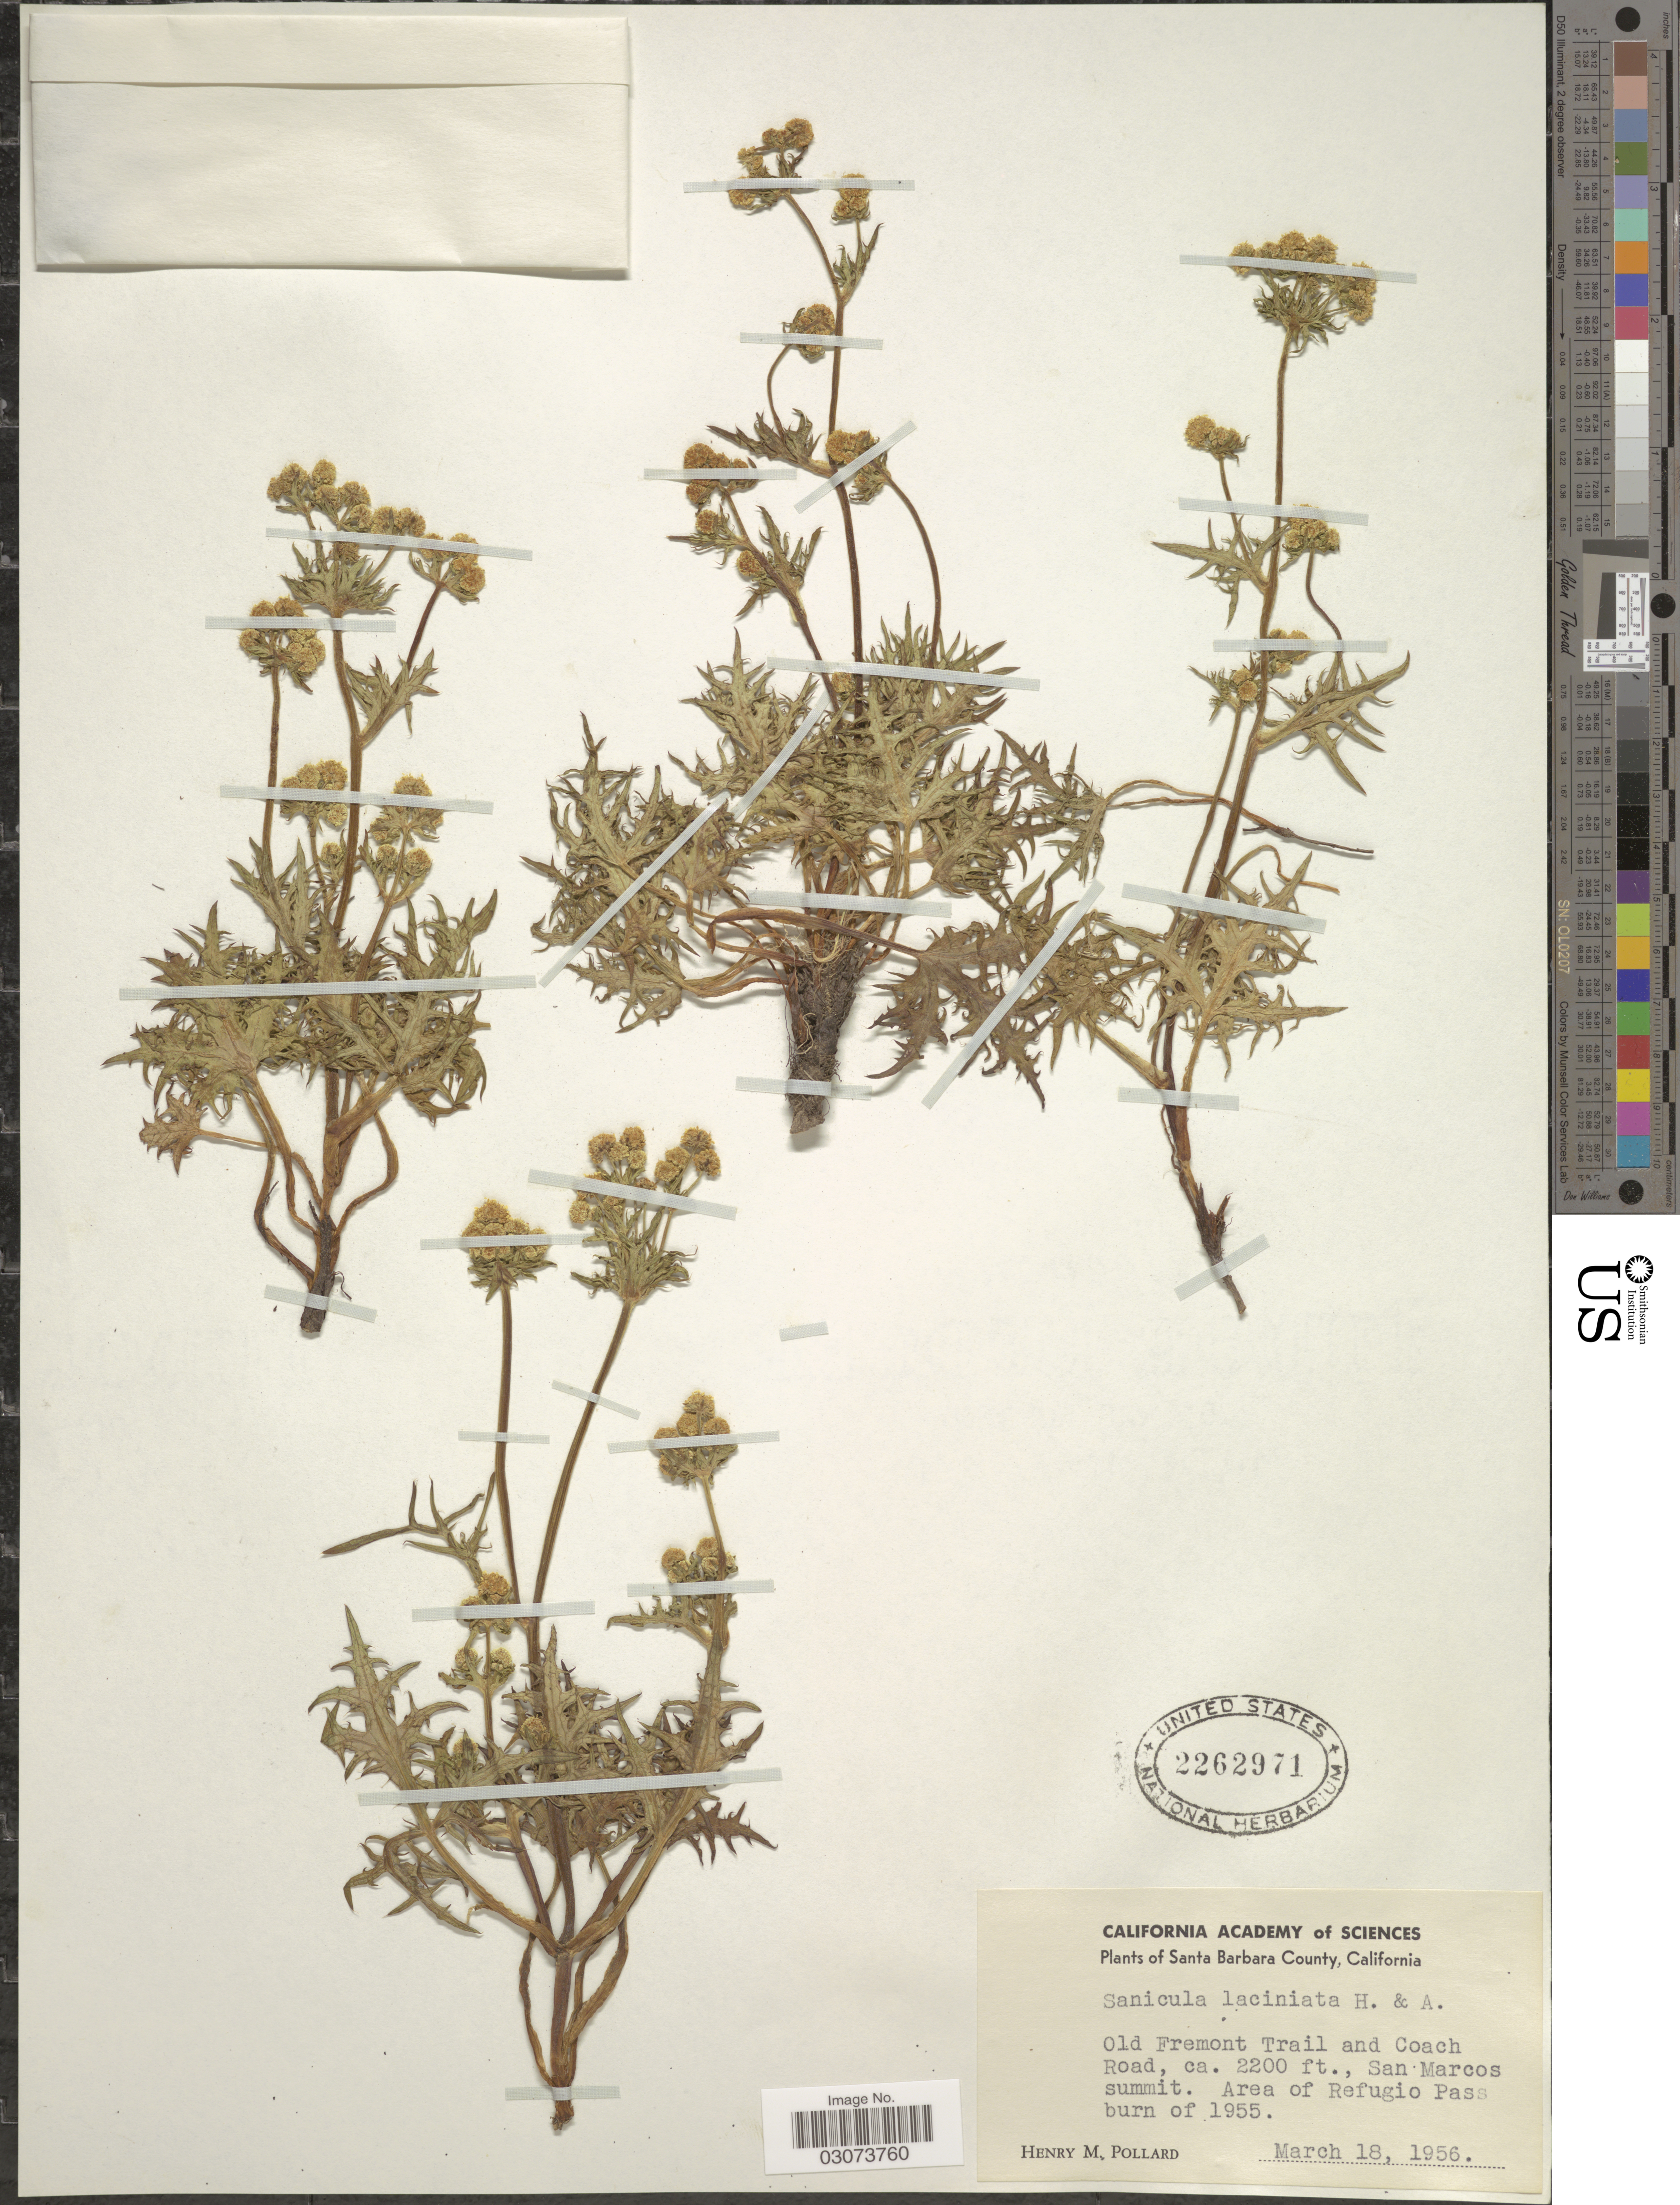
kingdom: Plantae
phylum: Tracheophyta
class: Magnoliopsida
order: Apiales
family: Apiaceae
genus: Sanicula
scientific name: Sanicula laciniata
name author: Hook. & Arn.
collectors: H. M. Pollard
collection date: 1956-03-18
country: United States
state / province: California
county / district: Santa Barbara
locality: Santa Barbara County. Old Fremont Trail and Coach Road, San Marcos summit. Area of Refugio Pass burn of 1955 [unsure placement]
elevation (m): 671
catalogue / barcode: US 2262971